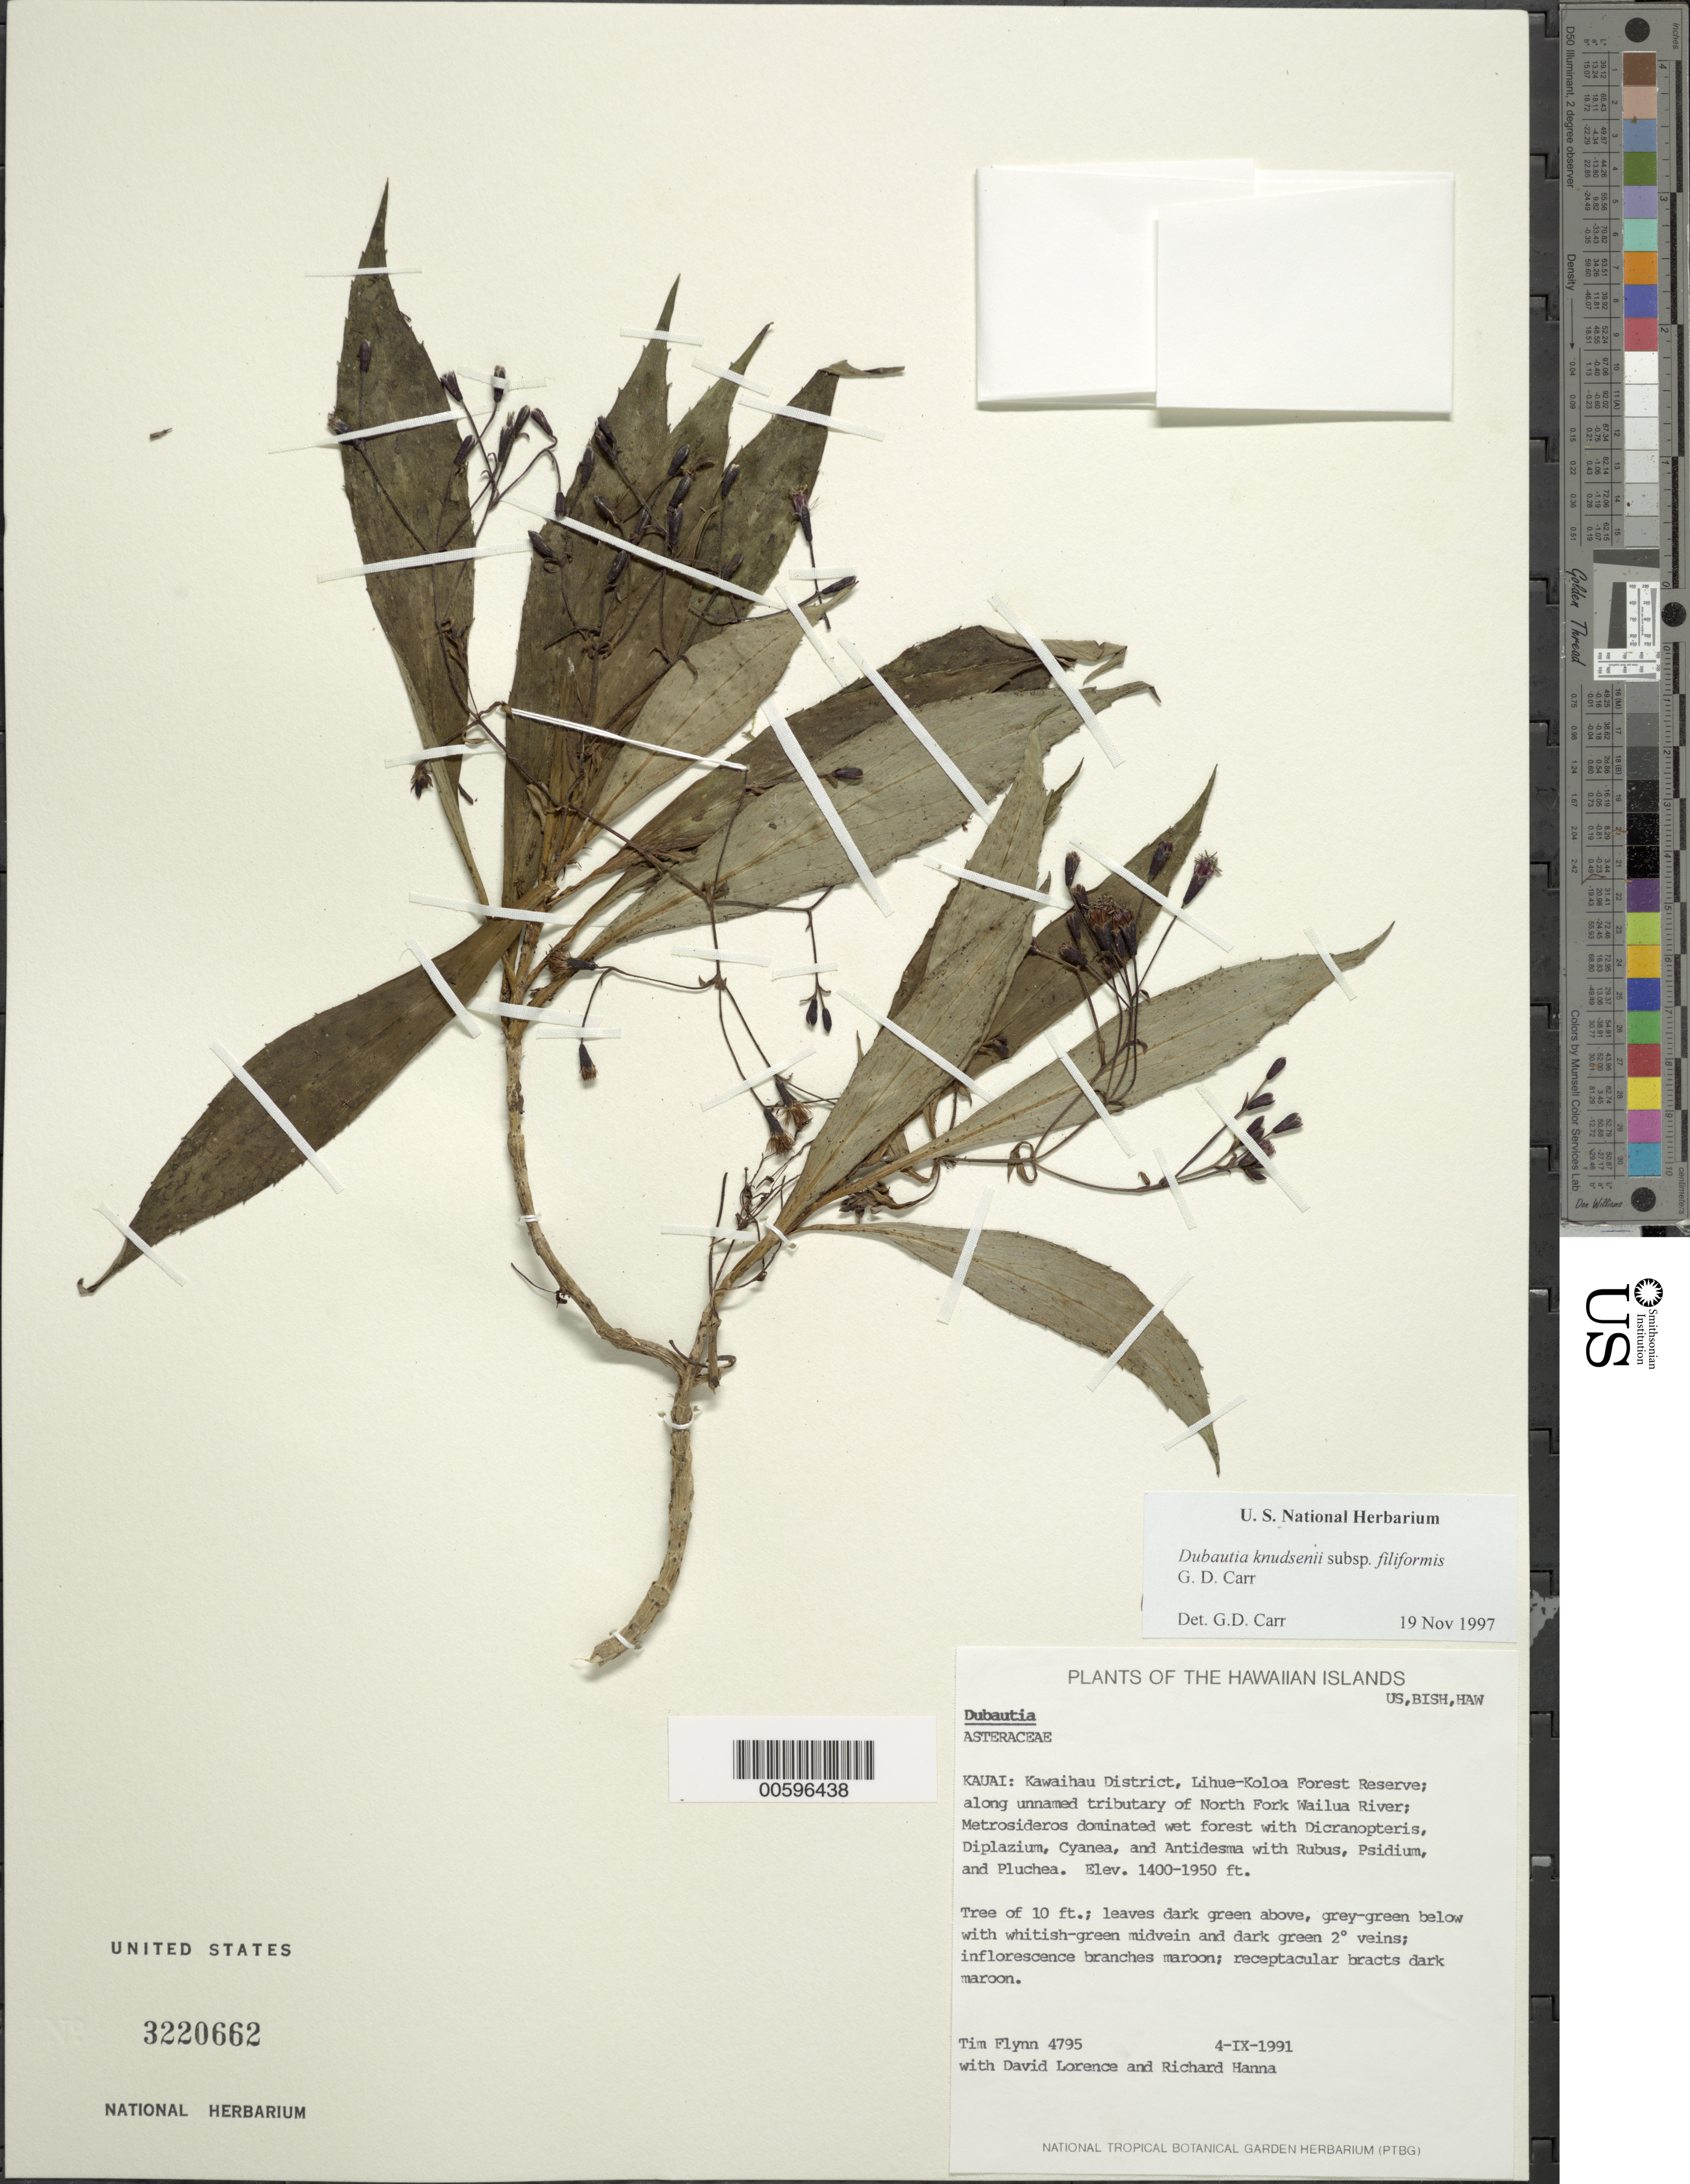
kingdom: Plantae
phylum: Tracheophyta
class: Magnoliopsida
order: Asterales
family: Asteraceae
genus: Dubautia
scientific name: Dubautia knudsenii subsp. filiformis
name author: G.D. Carr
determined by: Carr, G. D.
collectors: T. W. Flynn, D. Lorence & R. Hanna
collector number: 4795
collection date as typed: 4 Sep 1991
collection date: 1991-09-04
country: United States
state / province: Hawaii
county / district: Kauai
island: Kaua'i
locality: Kawaihau Dist, Lihue-Koloa For Res; along unnamed tributary of N fork Wailua River.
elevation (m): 427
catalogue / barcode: US 3220662